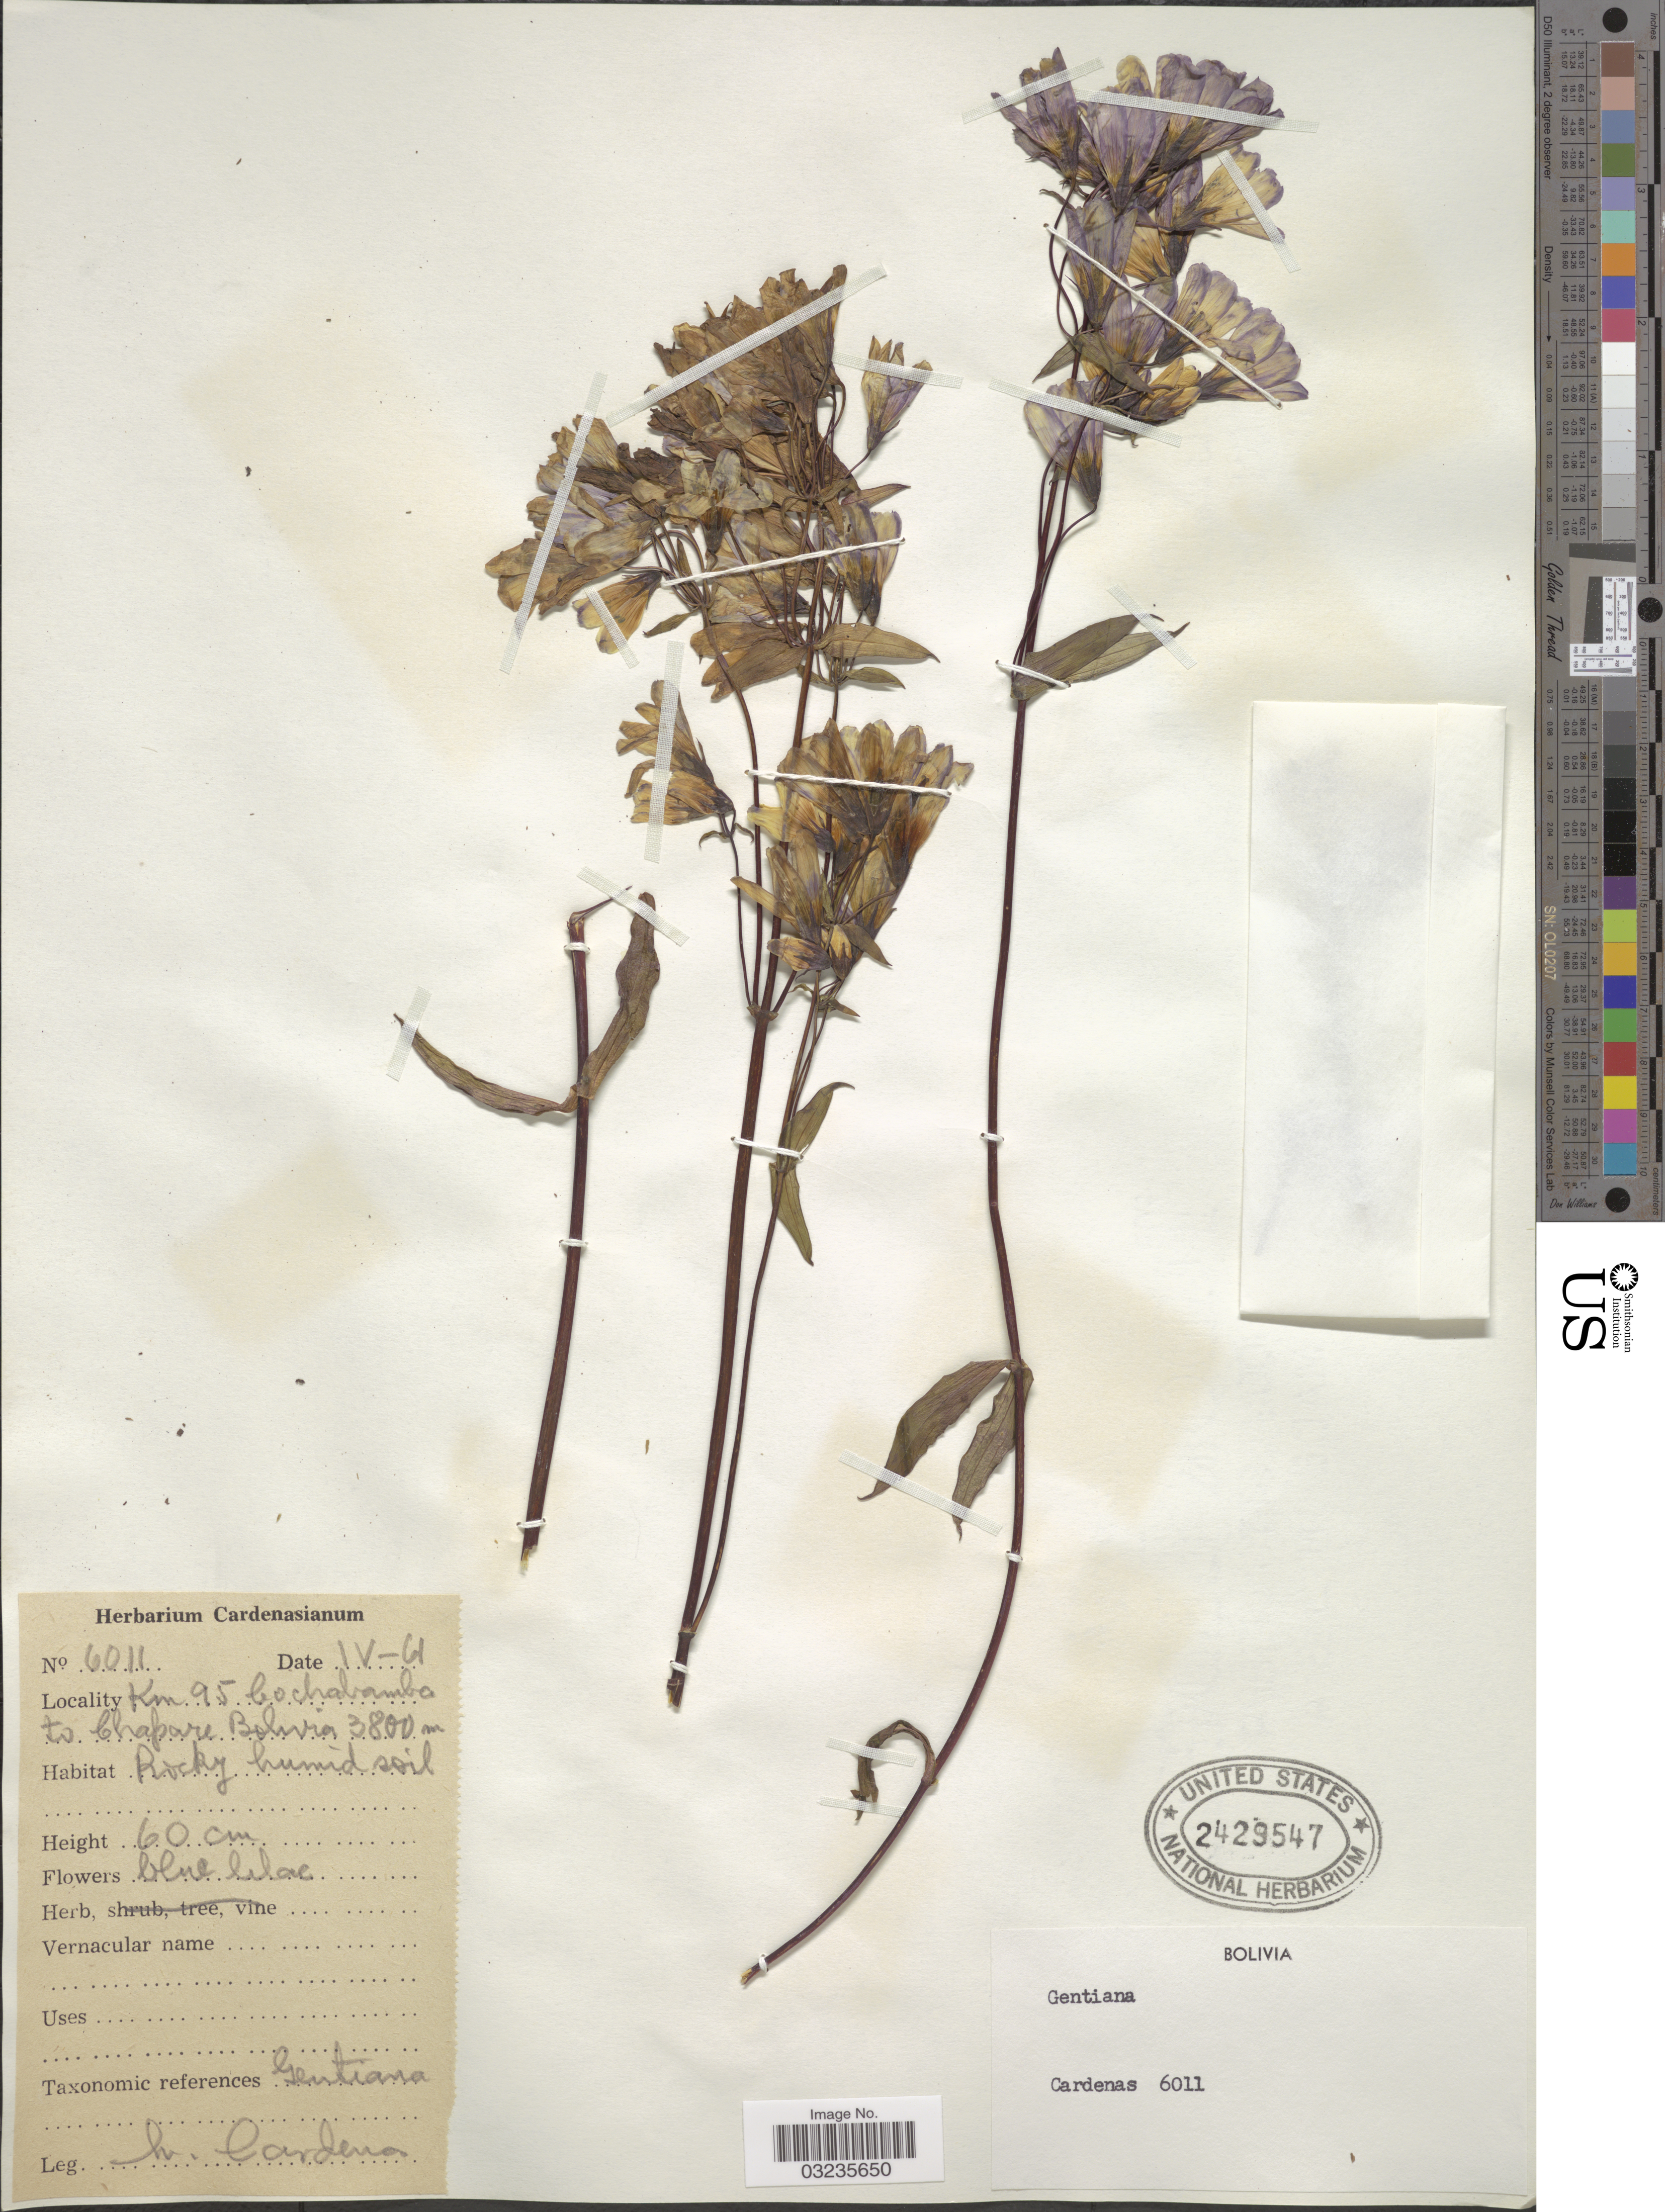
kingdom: Plantae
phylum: Tracheophyta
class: Magnoliopsida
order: Gentianales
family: Gentianaceae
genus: Gentiana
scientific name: Gentiana sp.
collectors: M. Cárdenas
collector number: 6011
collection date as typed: Transcribed d/m/y: /4/61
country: Bolivia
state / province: Cochabamba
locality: Km 95 Cochabamba to Chapare.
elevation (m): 3800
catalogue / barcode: US 2429547